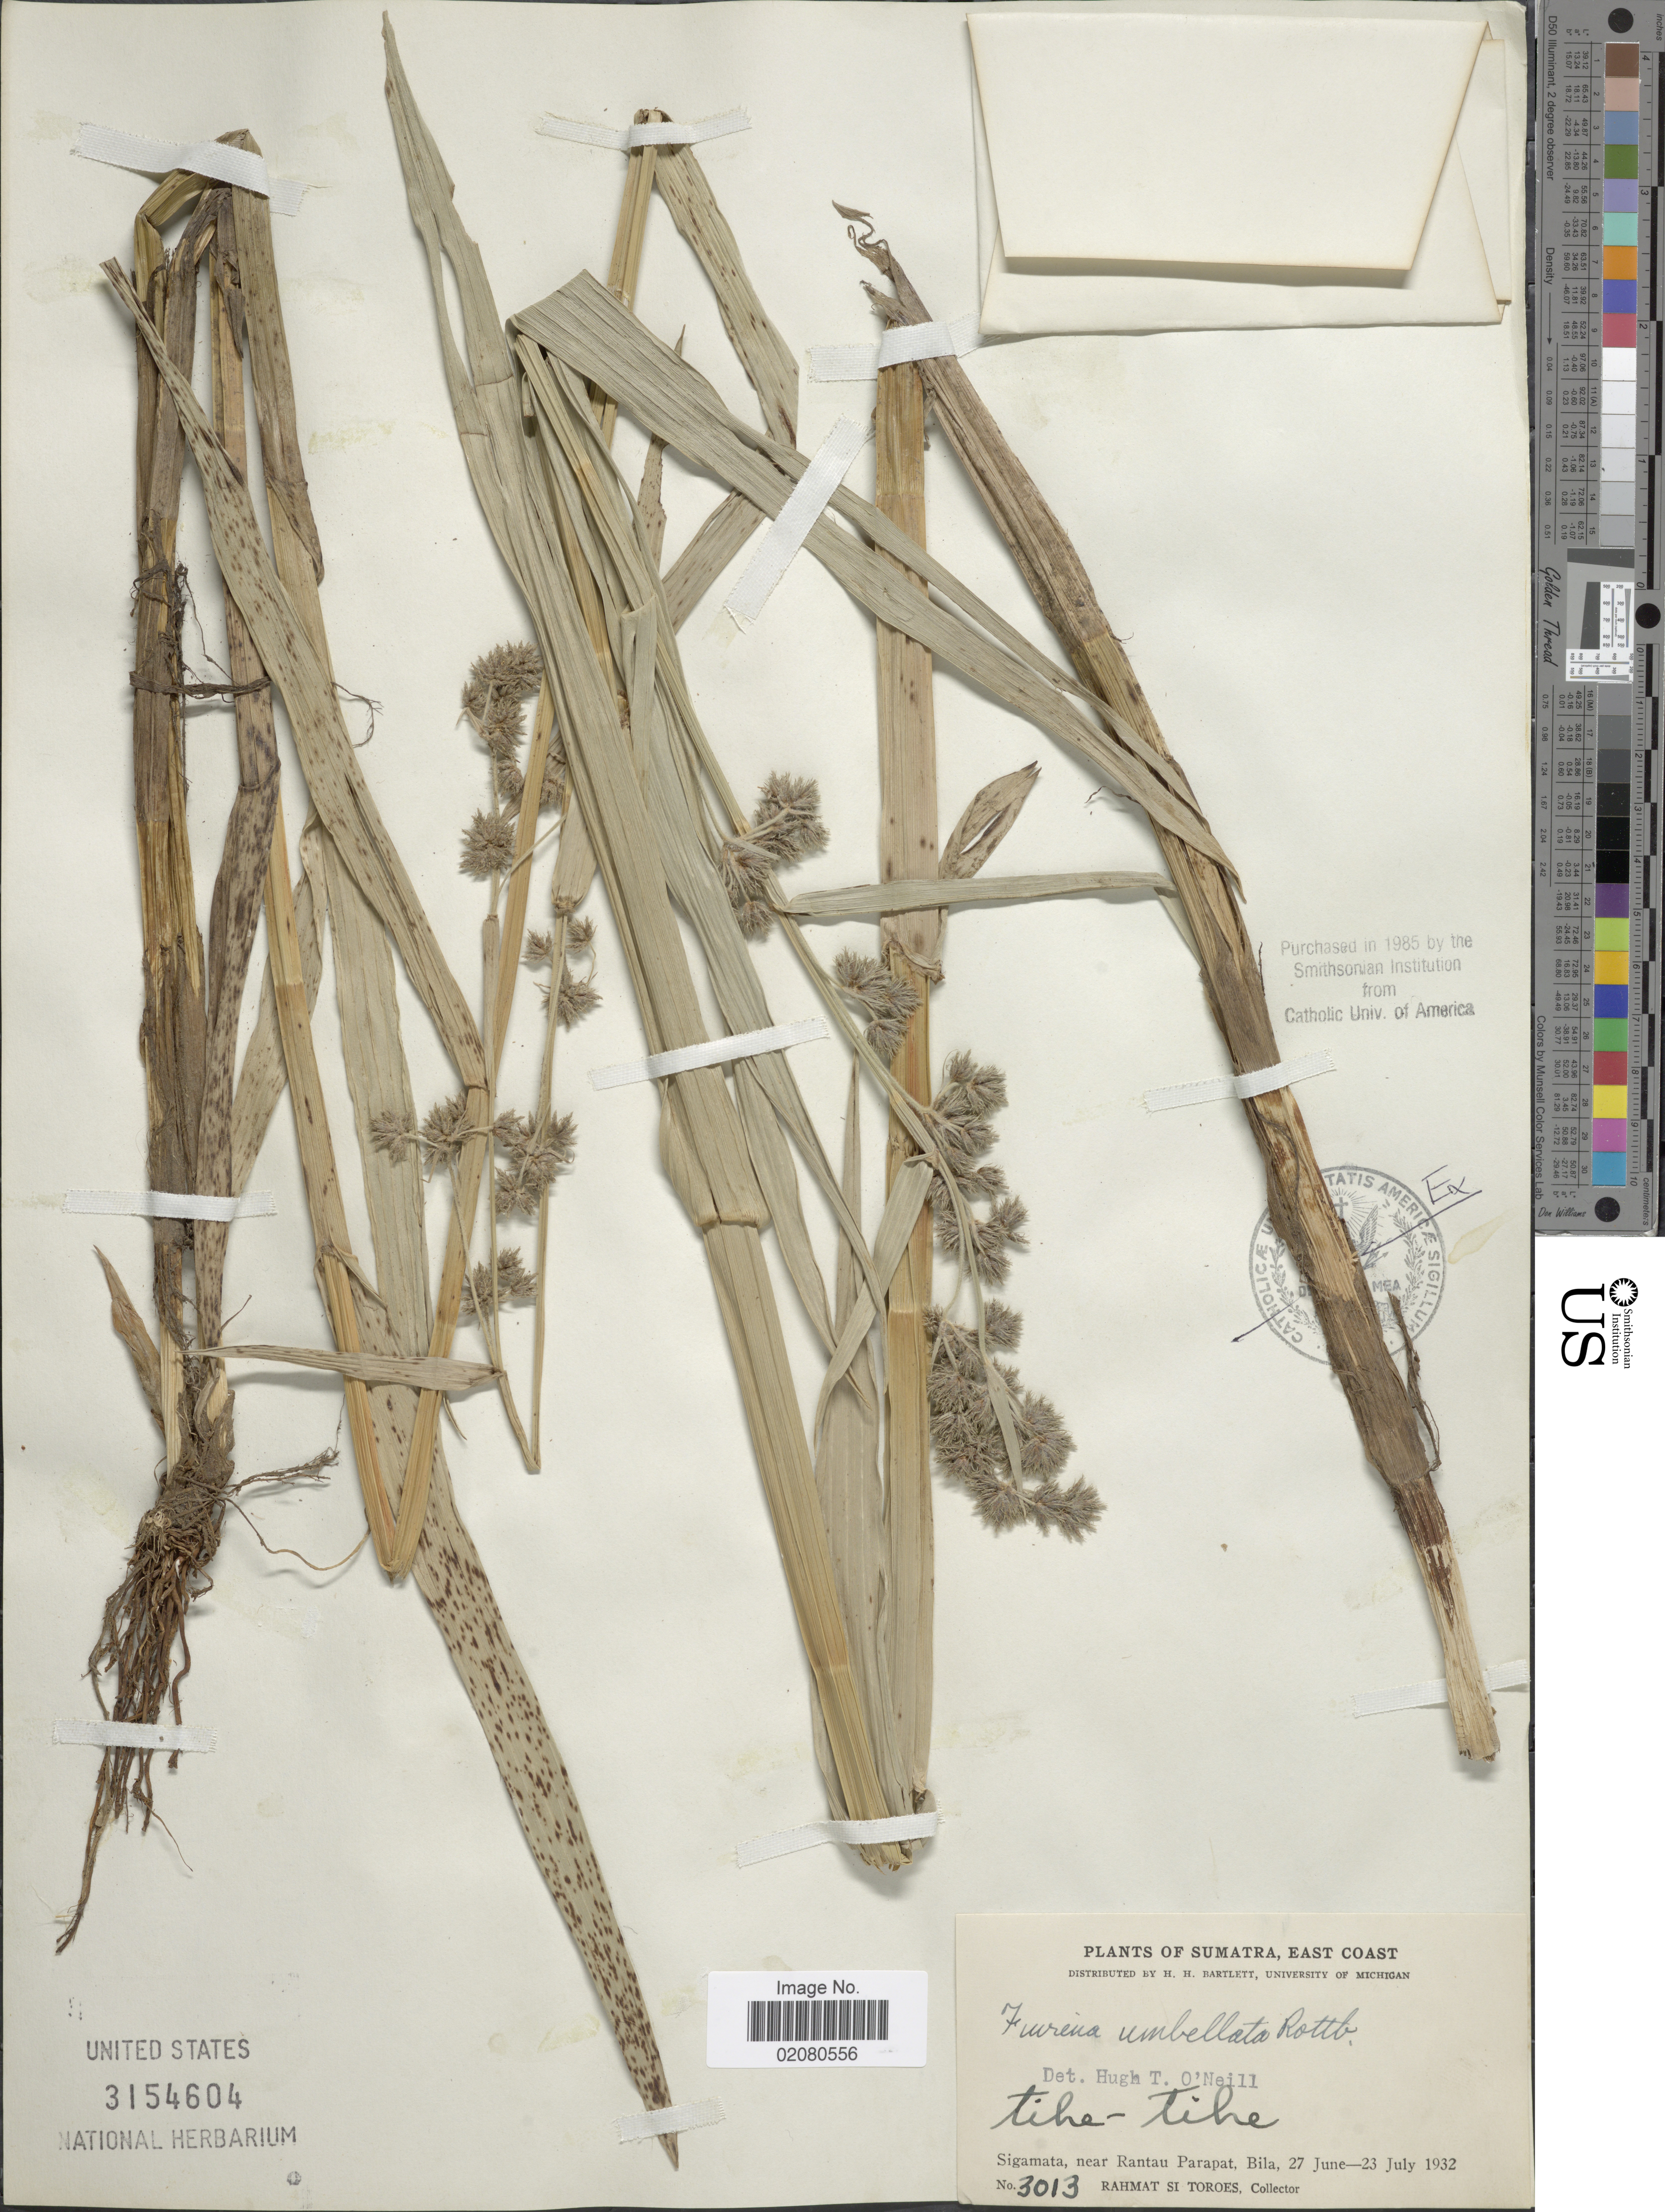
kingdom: Plantae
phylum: Tracheophyta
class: Liliopsida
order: Poales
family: Cyperaceae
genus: Fuirena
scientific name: Fuirena umbellata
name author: Rottb.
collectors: Rahmat Si Boeea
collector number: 3013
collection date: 1932-06-27/1932-07-23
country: Indonesia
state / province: Sumatra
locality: East Coast, tihe-tihe, Sigamata, near Rantau Parapat, Bila.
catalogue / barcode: US 3154604